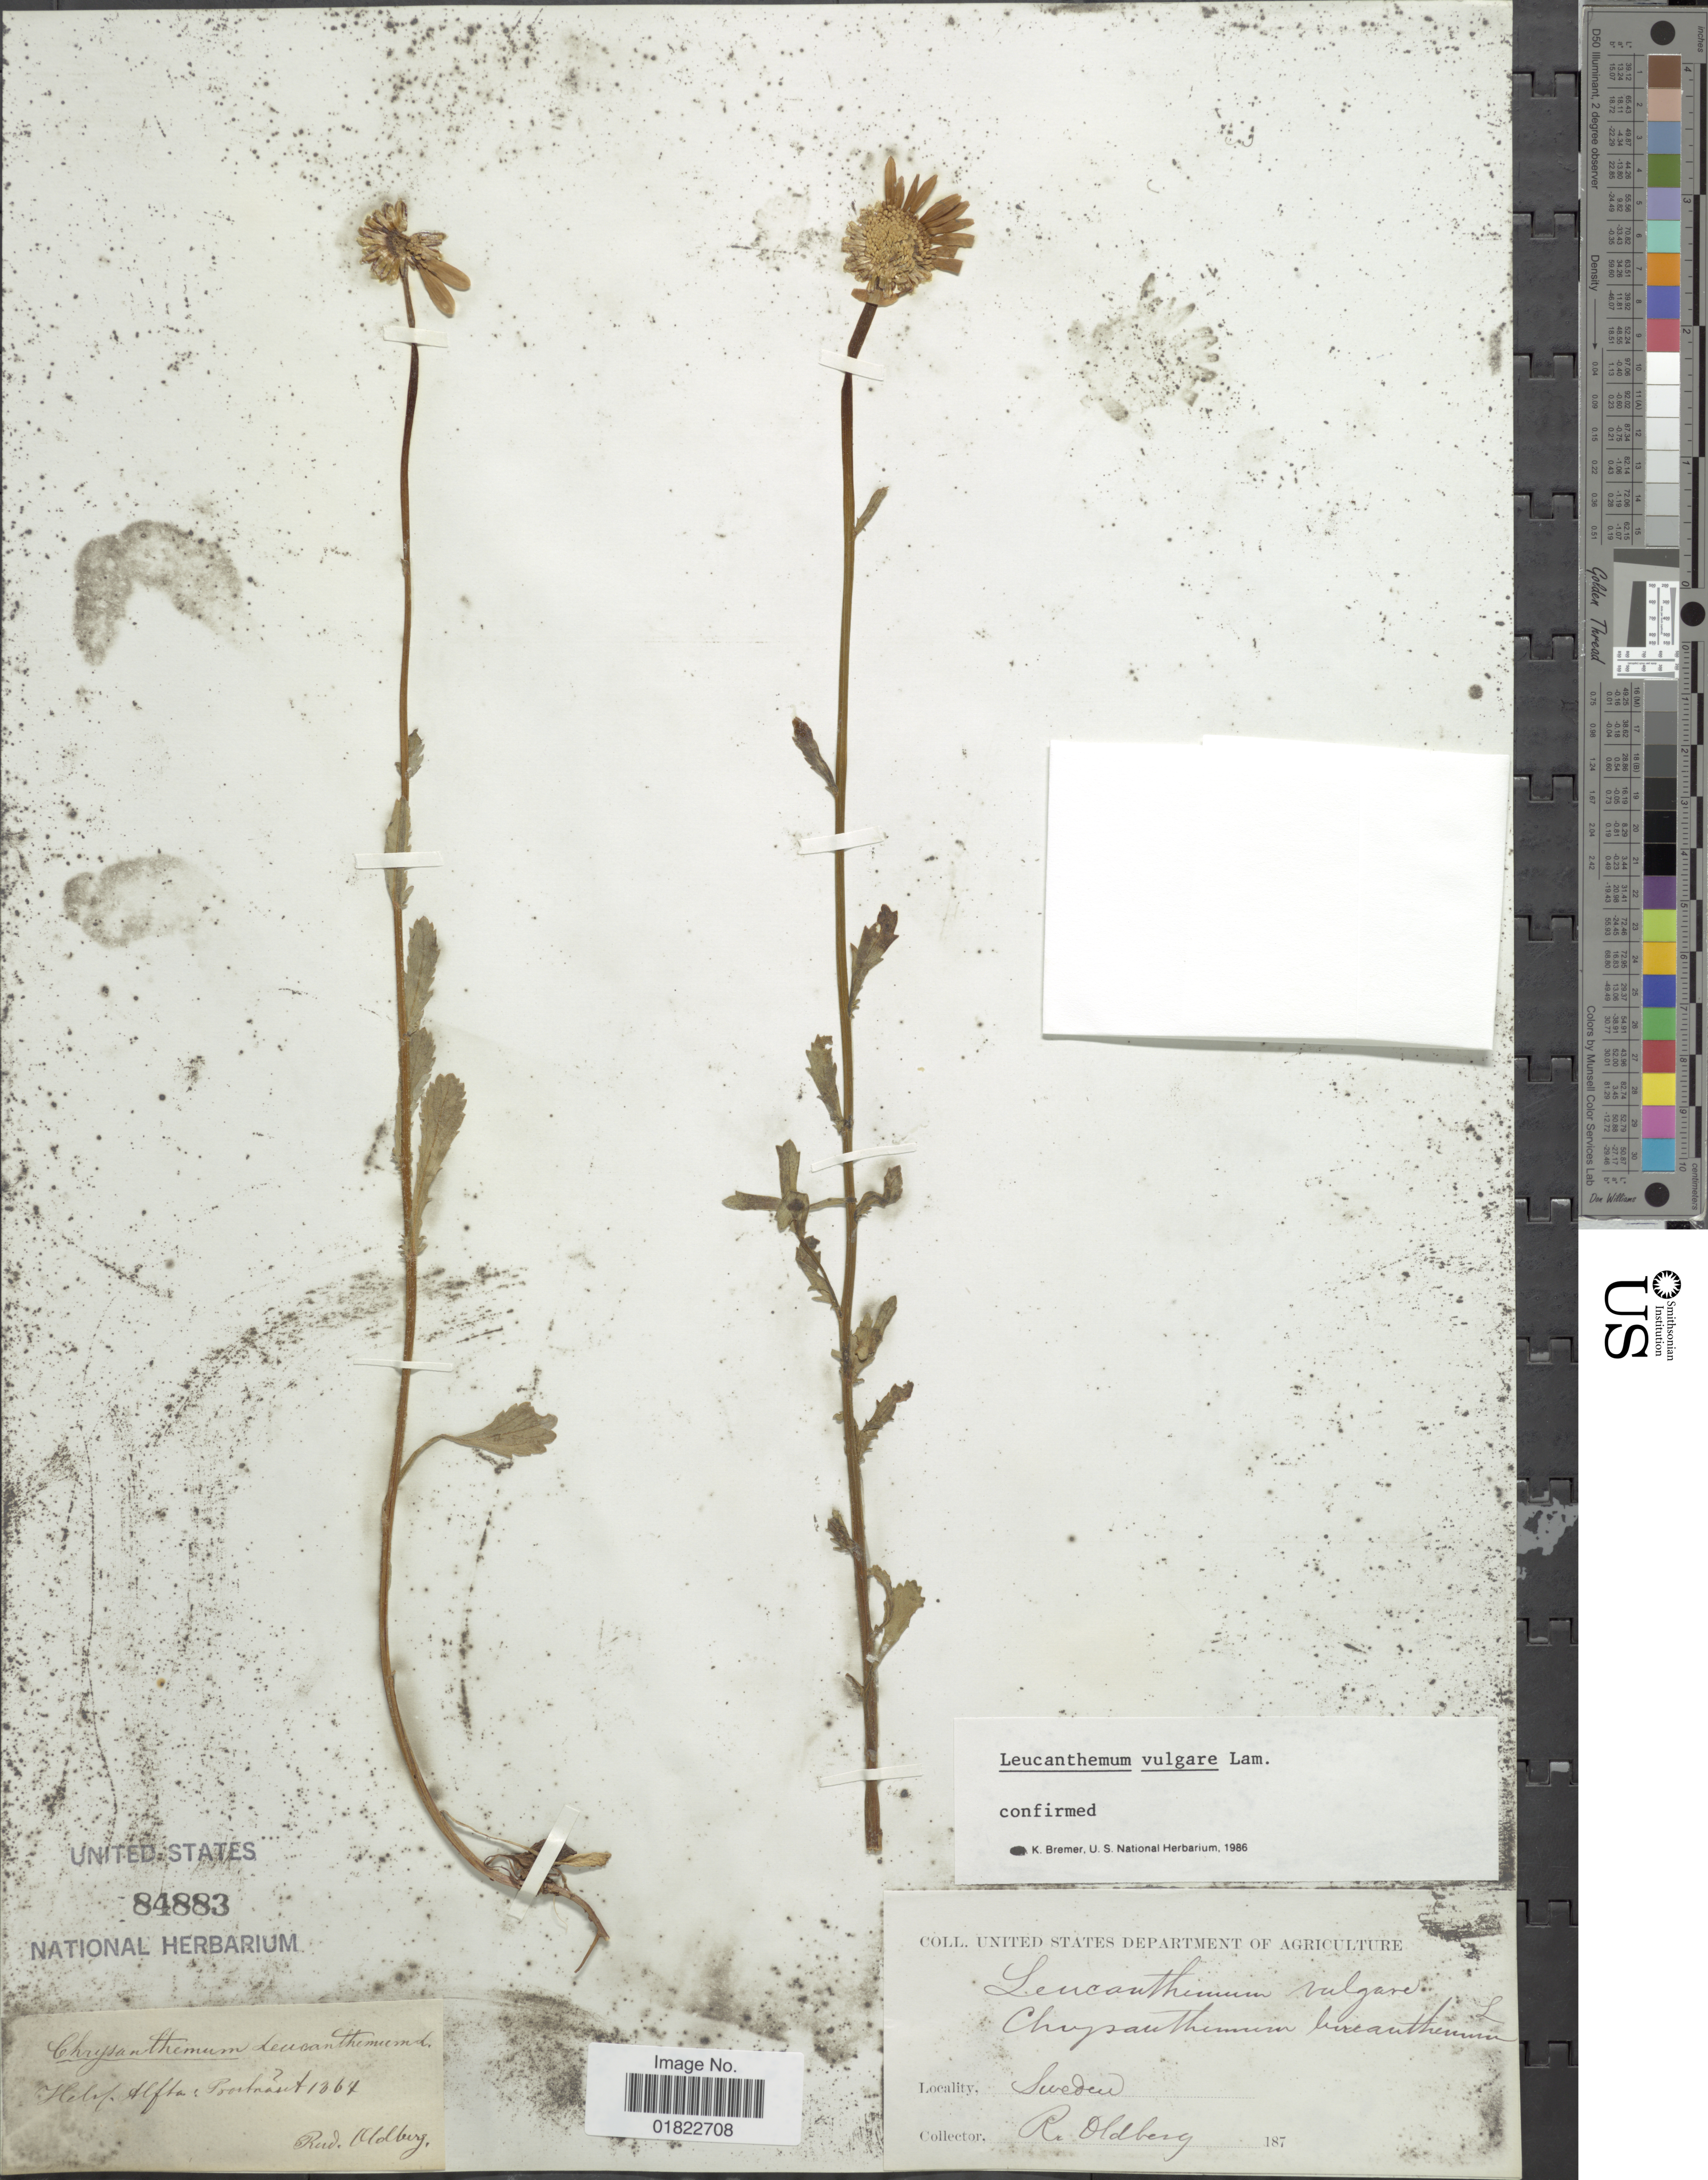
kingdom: Plantae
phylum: Tracheophyta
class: Magnoliopsida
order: Asterales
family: Asteraceae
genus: Leucanthemum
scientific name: Leucanthemum vulgare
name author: Lam.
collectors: R. Oldberg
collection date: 1864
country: Sweden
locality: Helif. Alfta Prastraset. [interpreted]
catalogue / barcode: US 84883